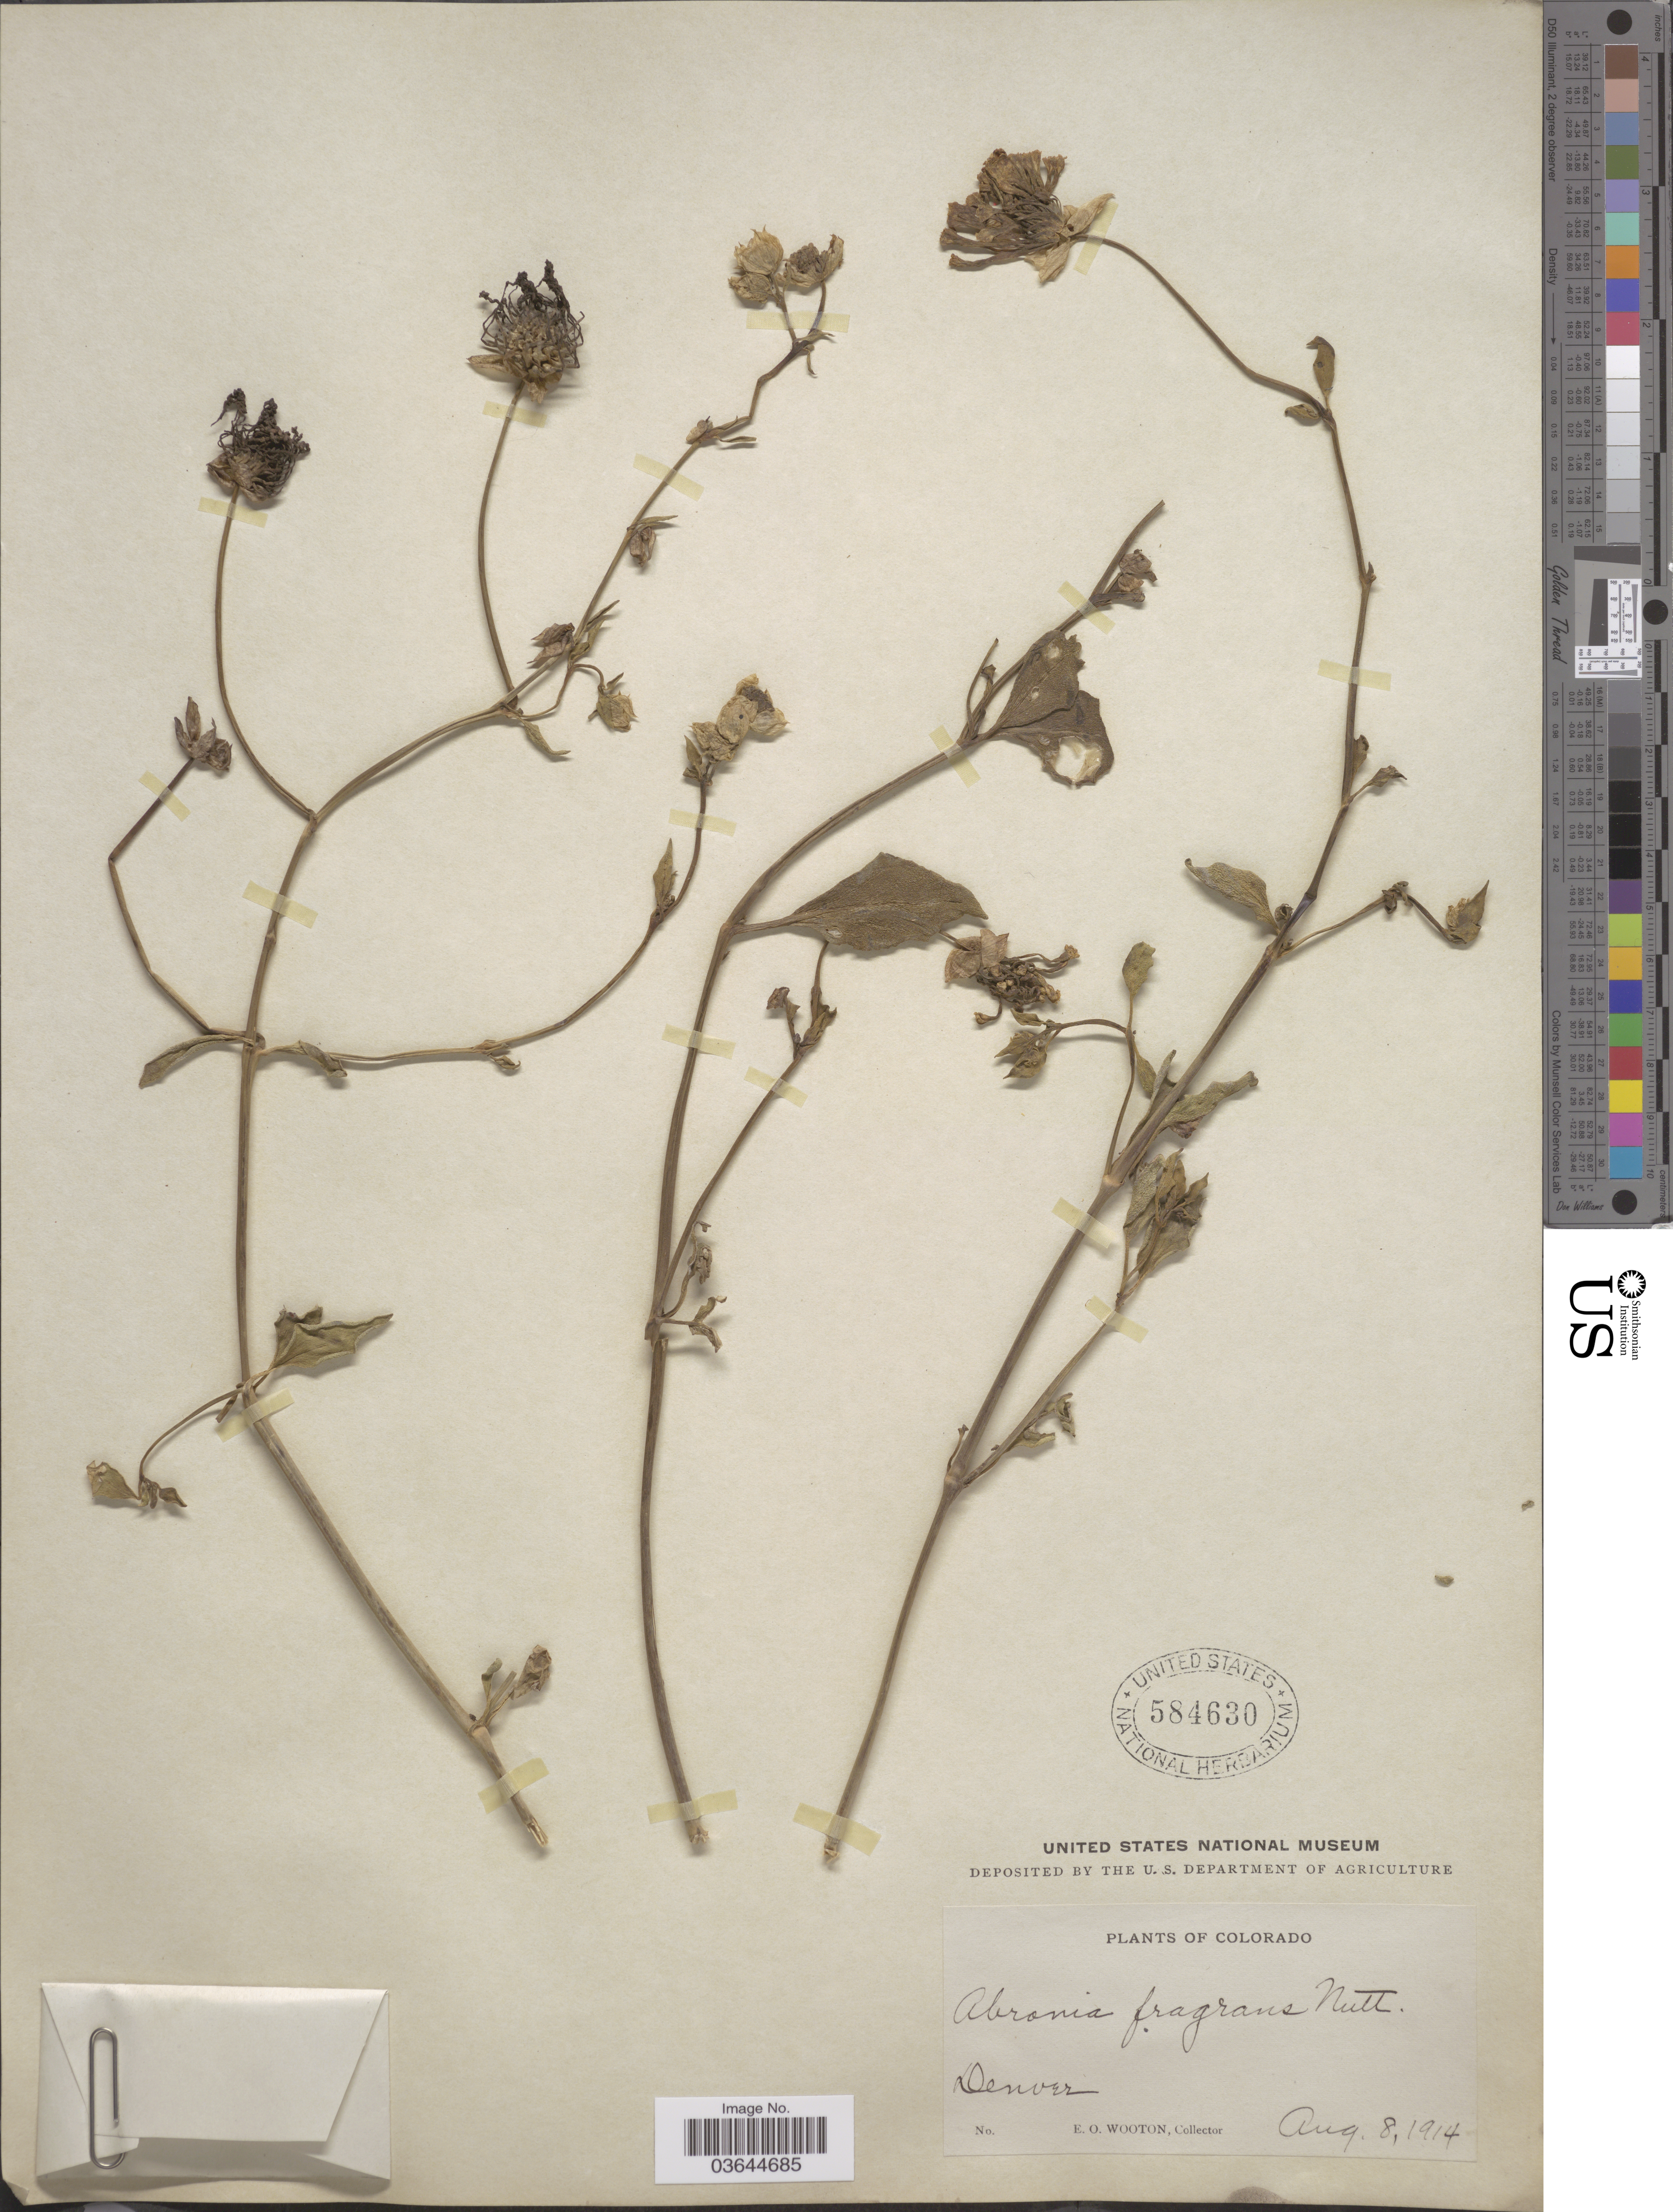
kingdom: Plantae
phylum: Tracheophyta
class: Magnoliopsida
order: Caryophyllales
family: Nyctaginaceae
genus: Abronia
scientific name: Abronia fragrans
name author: Nutt. ex Hook.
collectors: E. O. Wooton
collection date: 1914-08-08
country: United States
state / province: Colorado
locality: Denver.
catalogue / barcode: US 584630